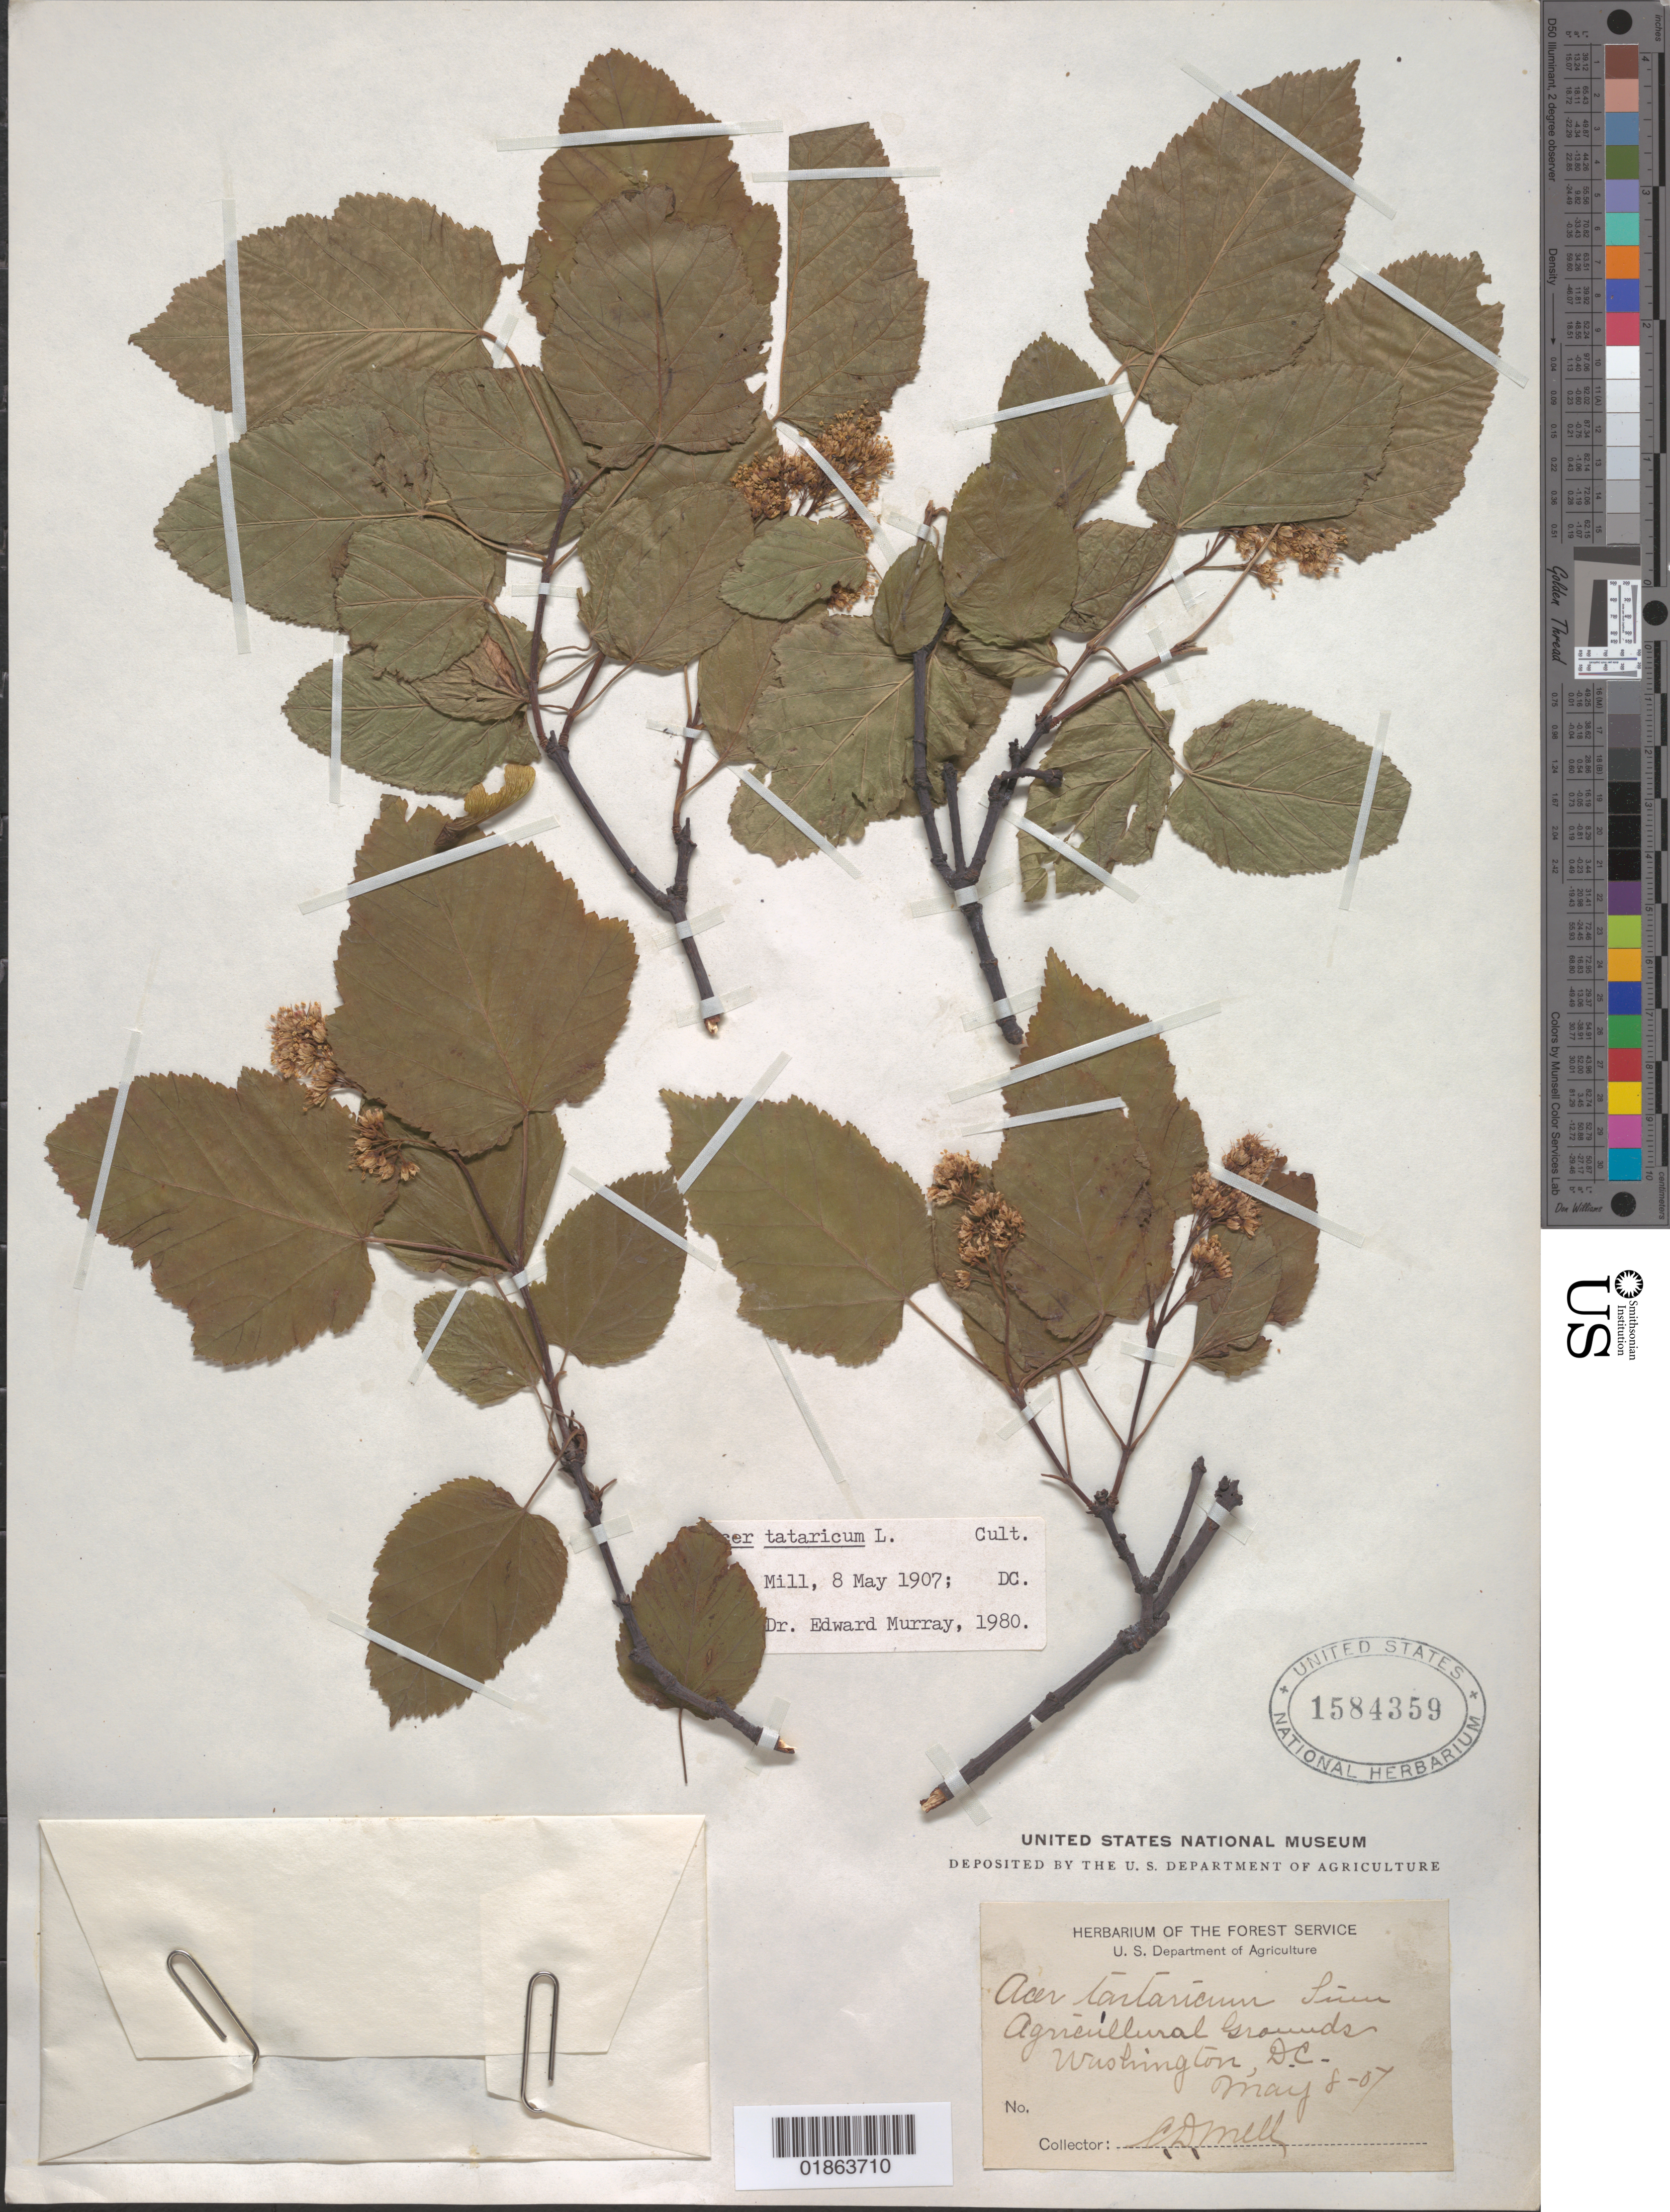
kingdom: Plantae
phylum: Tracheophyta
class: Magnoliopsida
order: Sapindales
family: Sapindaceae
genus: Acer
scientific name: Acer tataricum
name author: L.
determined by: Murray, Edward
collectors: C. D. Mill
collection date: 1907-05-08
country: United States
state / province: District of Columbia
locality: Agricultural Grounds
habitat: Cultivated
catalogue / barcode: US 1584359